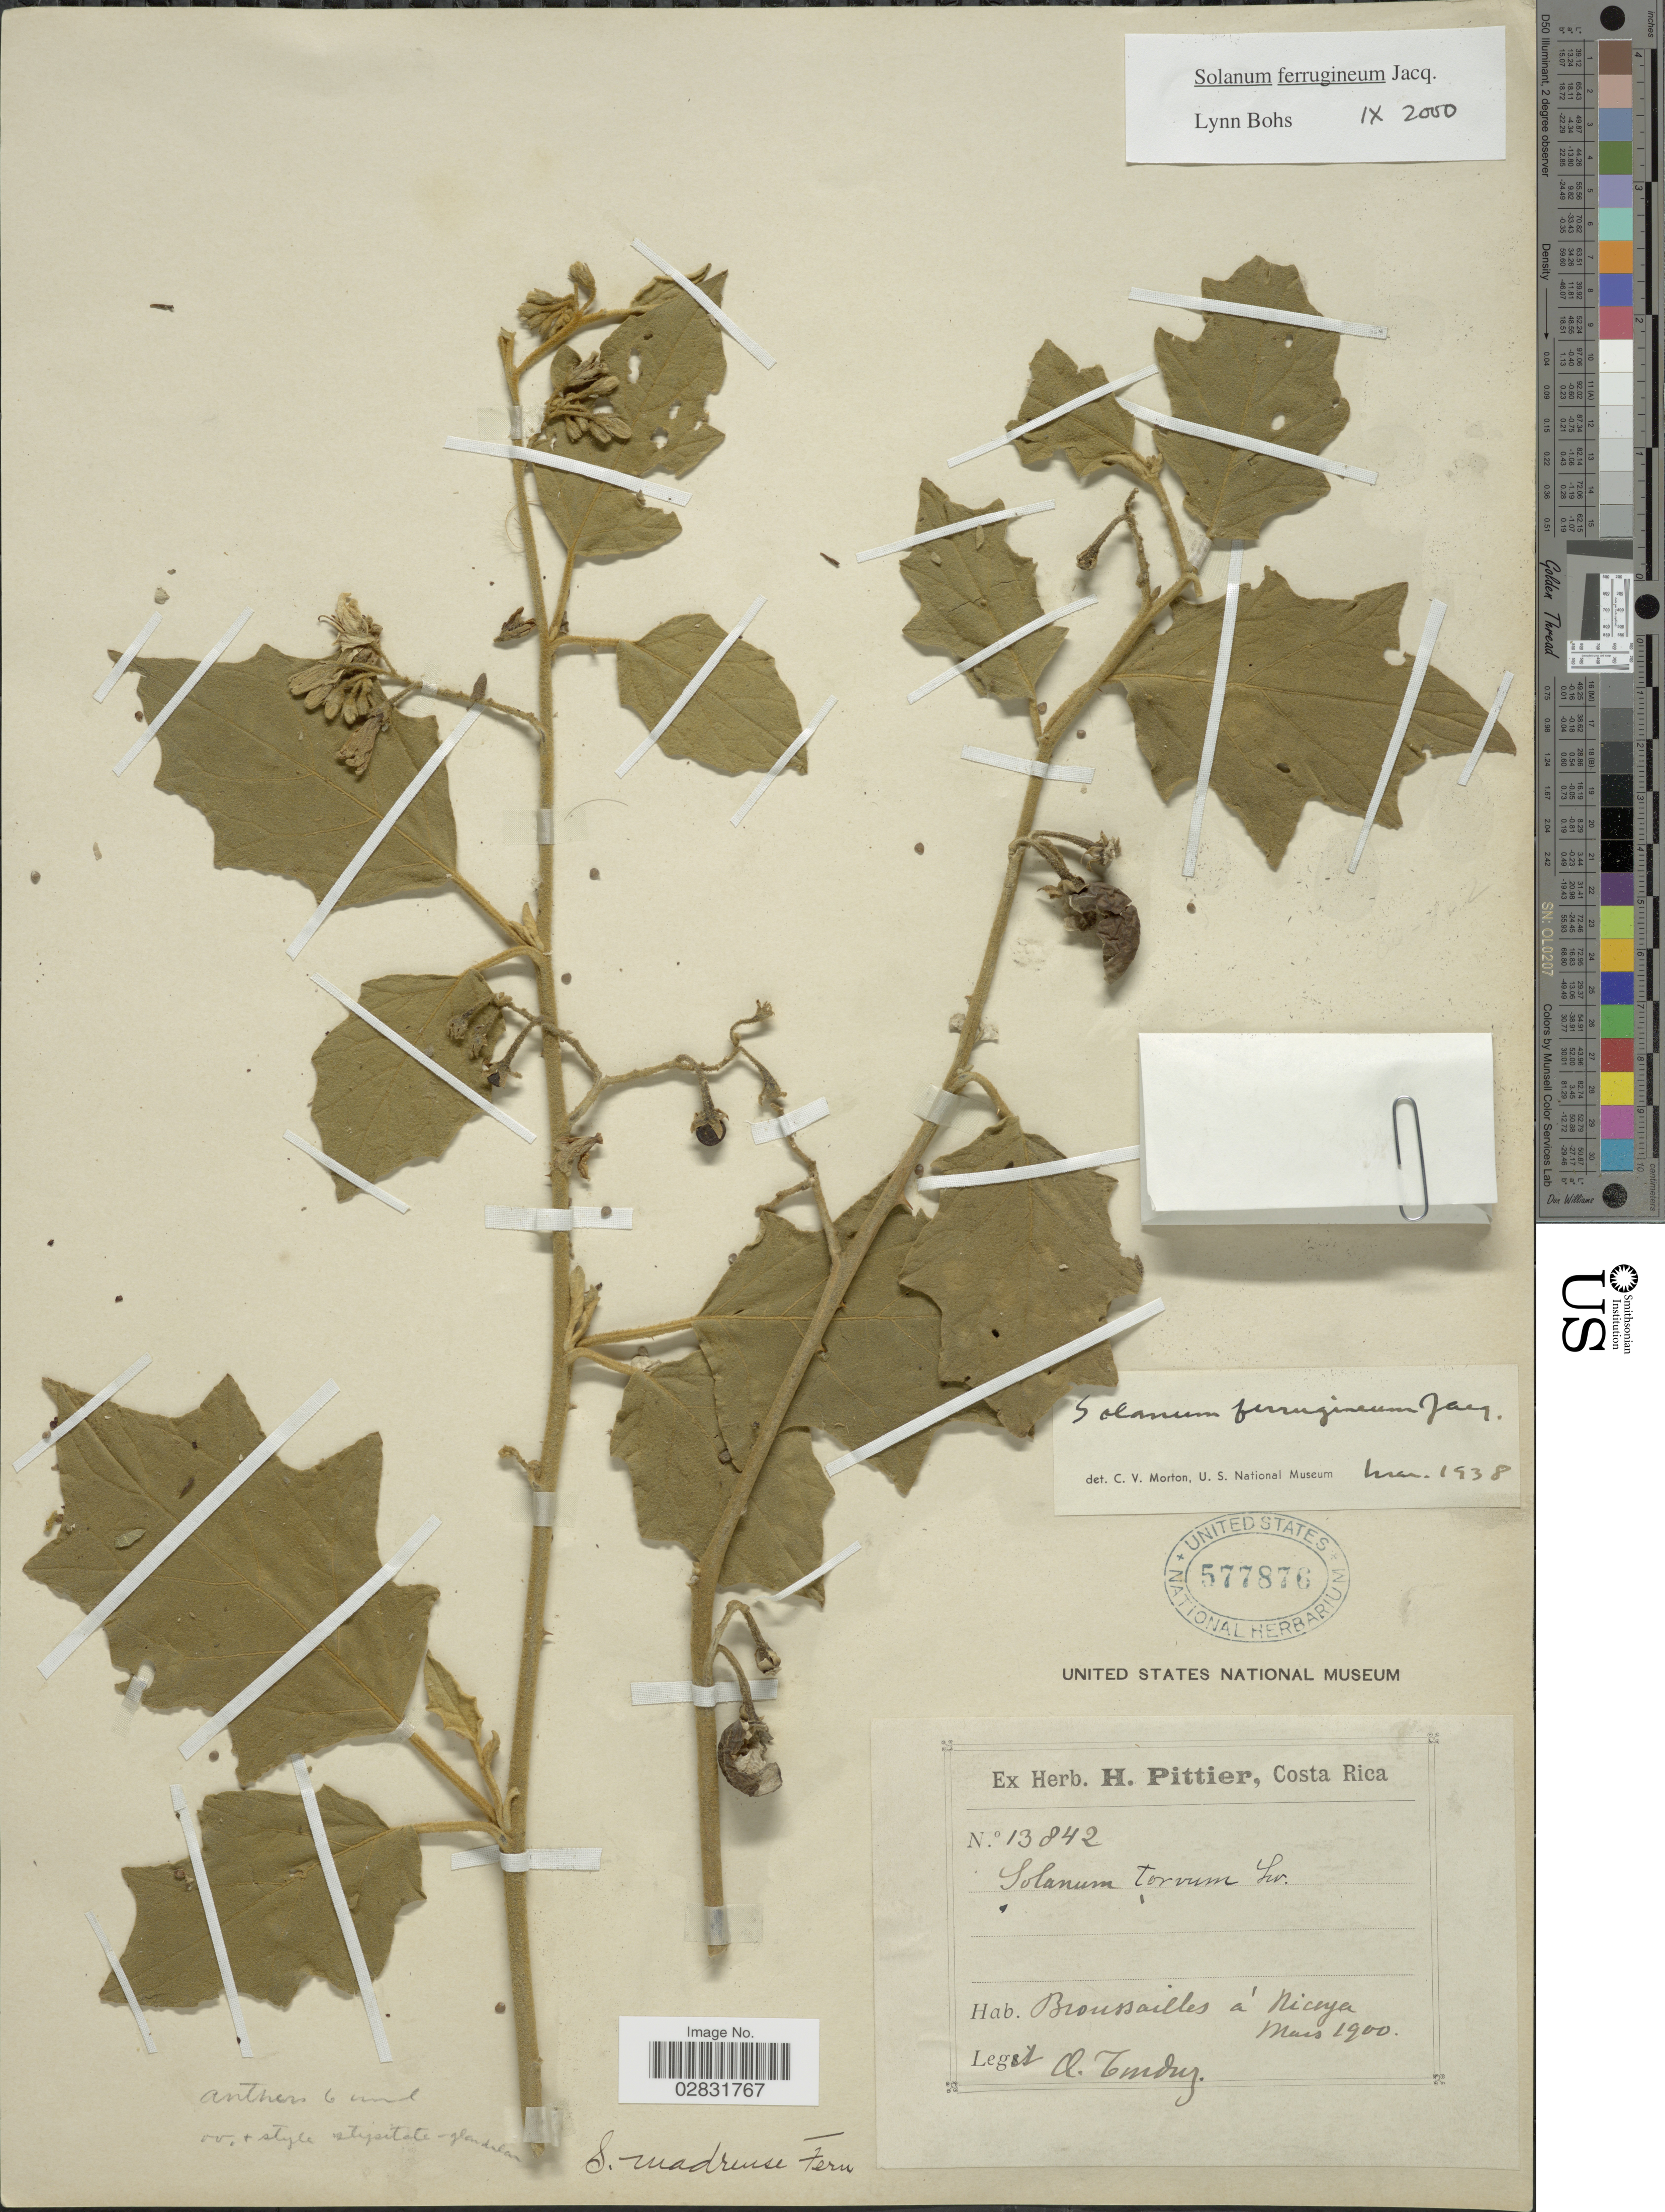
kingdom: Plantae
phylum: Tracheophyta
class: Magnoliopsida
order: Solanales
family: Solanaceae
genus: Solanum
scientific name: Solanum ferrugineum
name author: Jacq.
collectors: A. Tonduz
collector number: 13842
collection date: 1900-03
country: Costa Rica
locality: Broussailles à Nicoya.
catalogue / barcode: US 577876